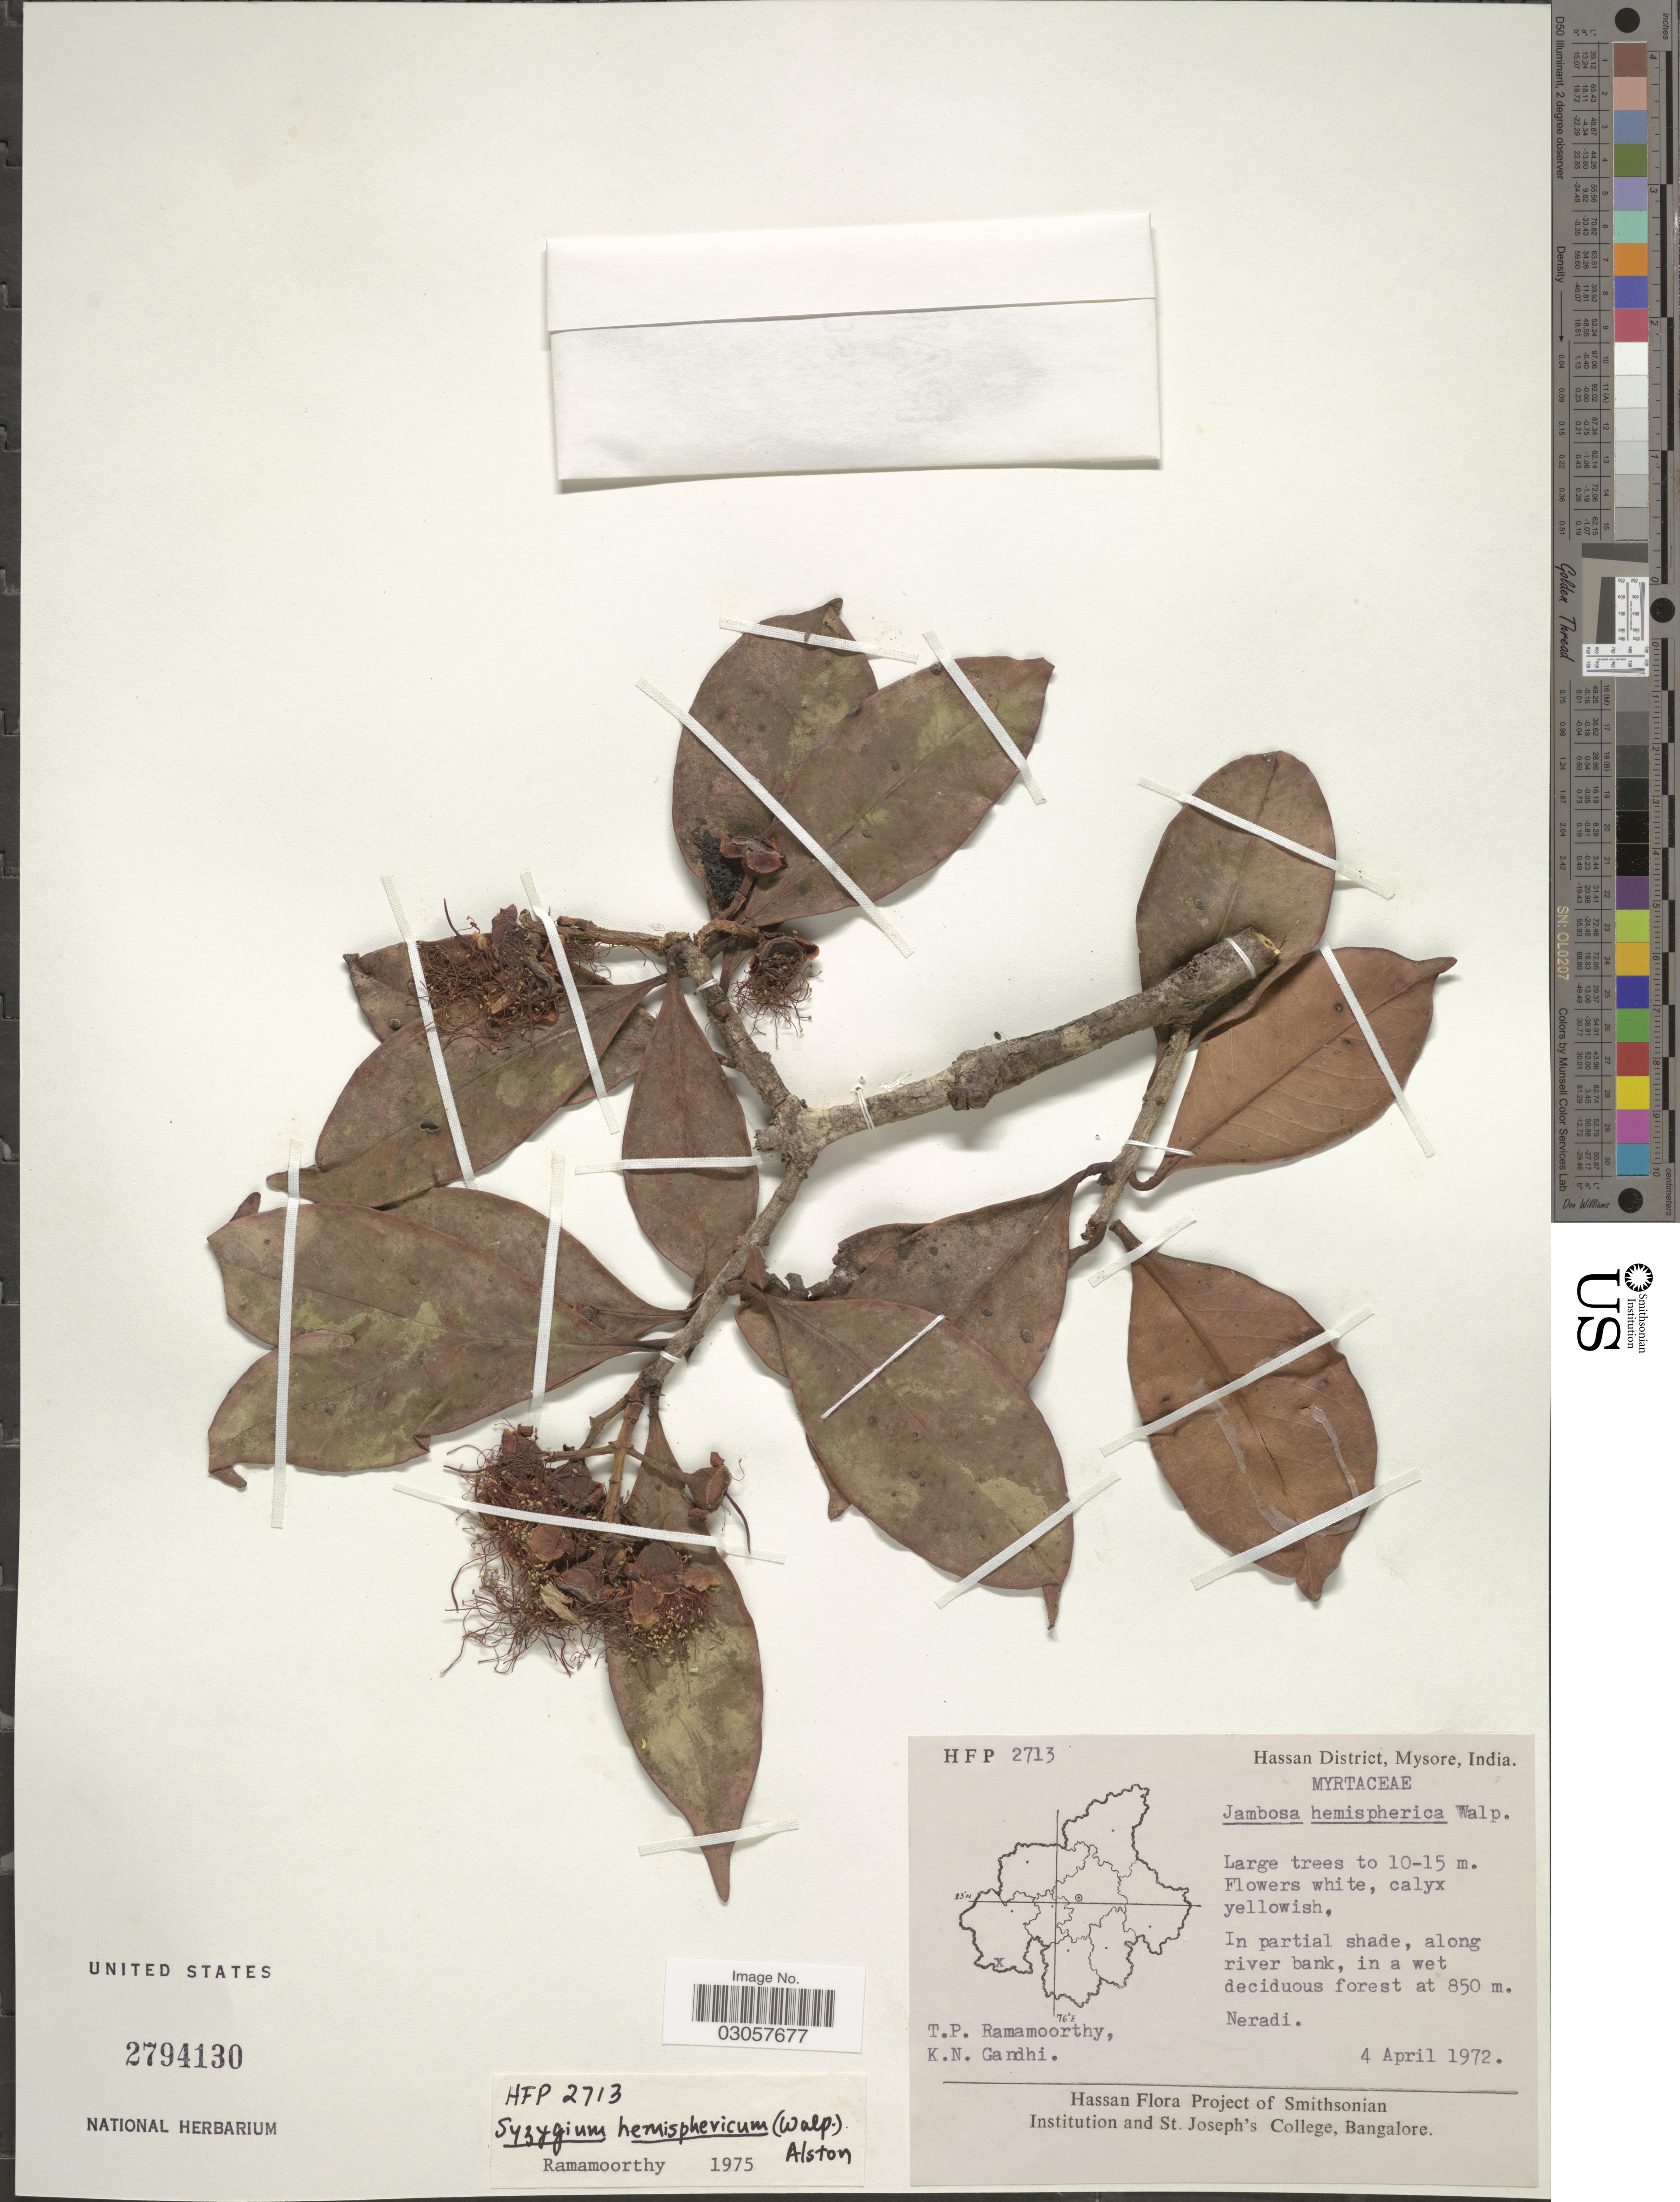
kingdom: Plantae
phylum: Tracheophyta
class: Magnoliopsida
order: Myrtales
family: Myrtaceae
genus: Syzygium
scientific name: Syzygium hemisphericum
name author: (Wight) Alston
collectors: T. P. Ramamoorthy & K. N. Gandhi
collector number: HFP 2713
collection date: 1972-04-04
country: India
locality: Hassan District, Mysore. Neradi.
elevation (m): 850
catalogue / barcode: US 2794130